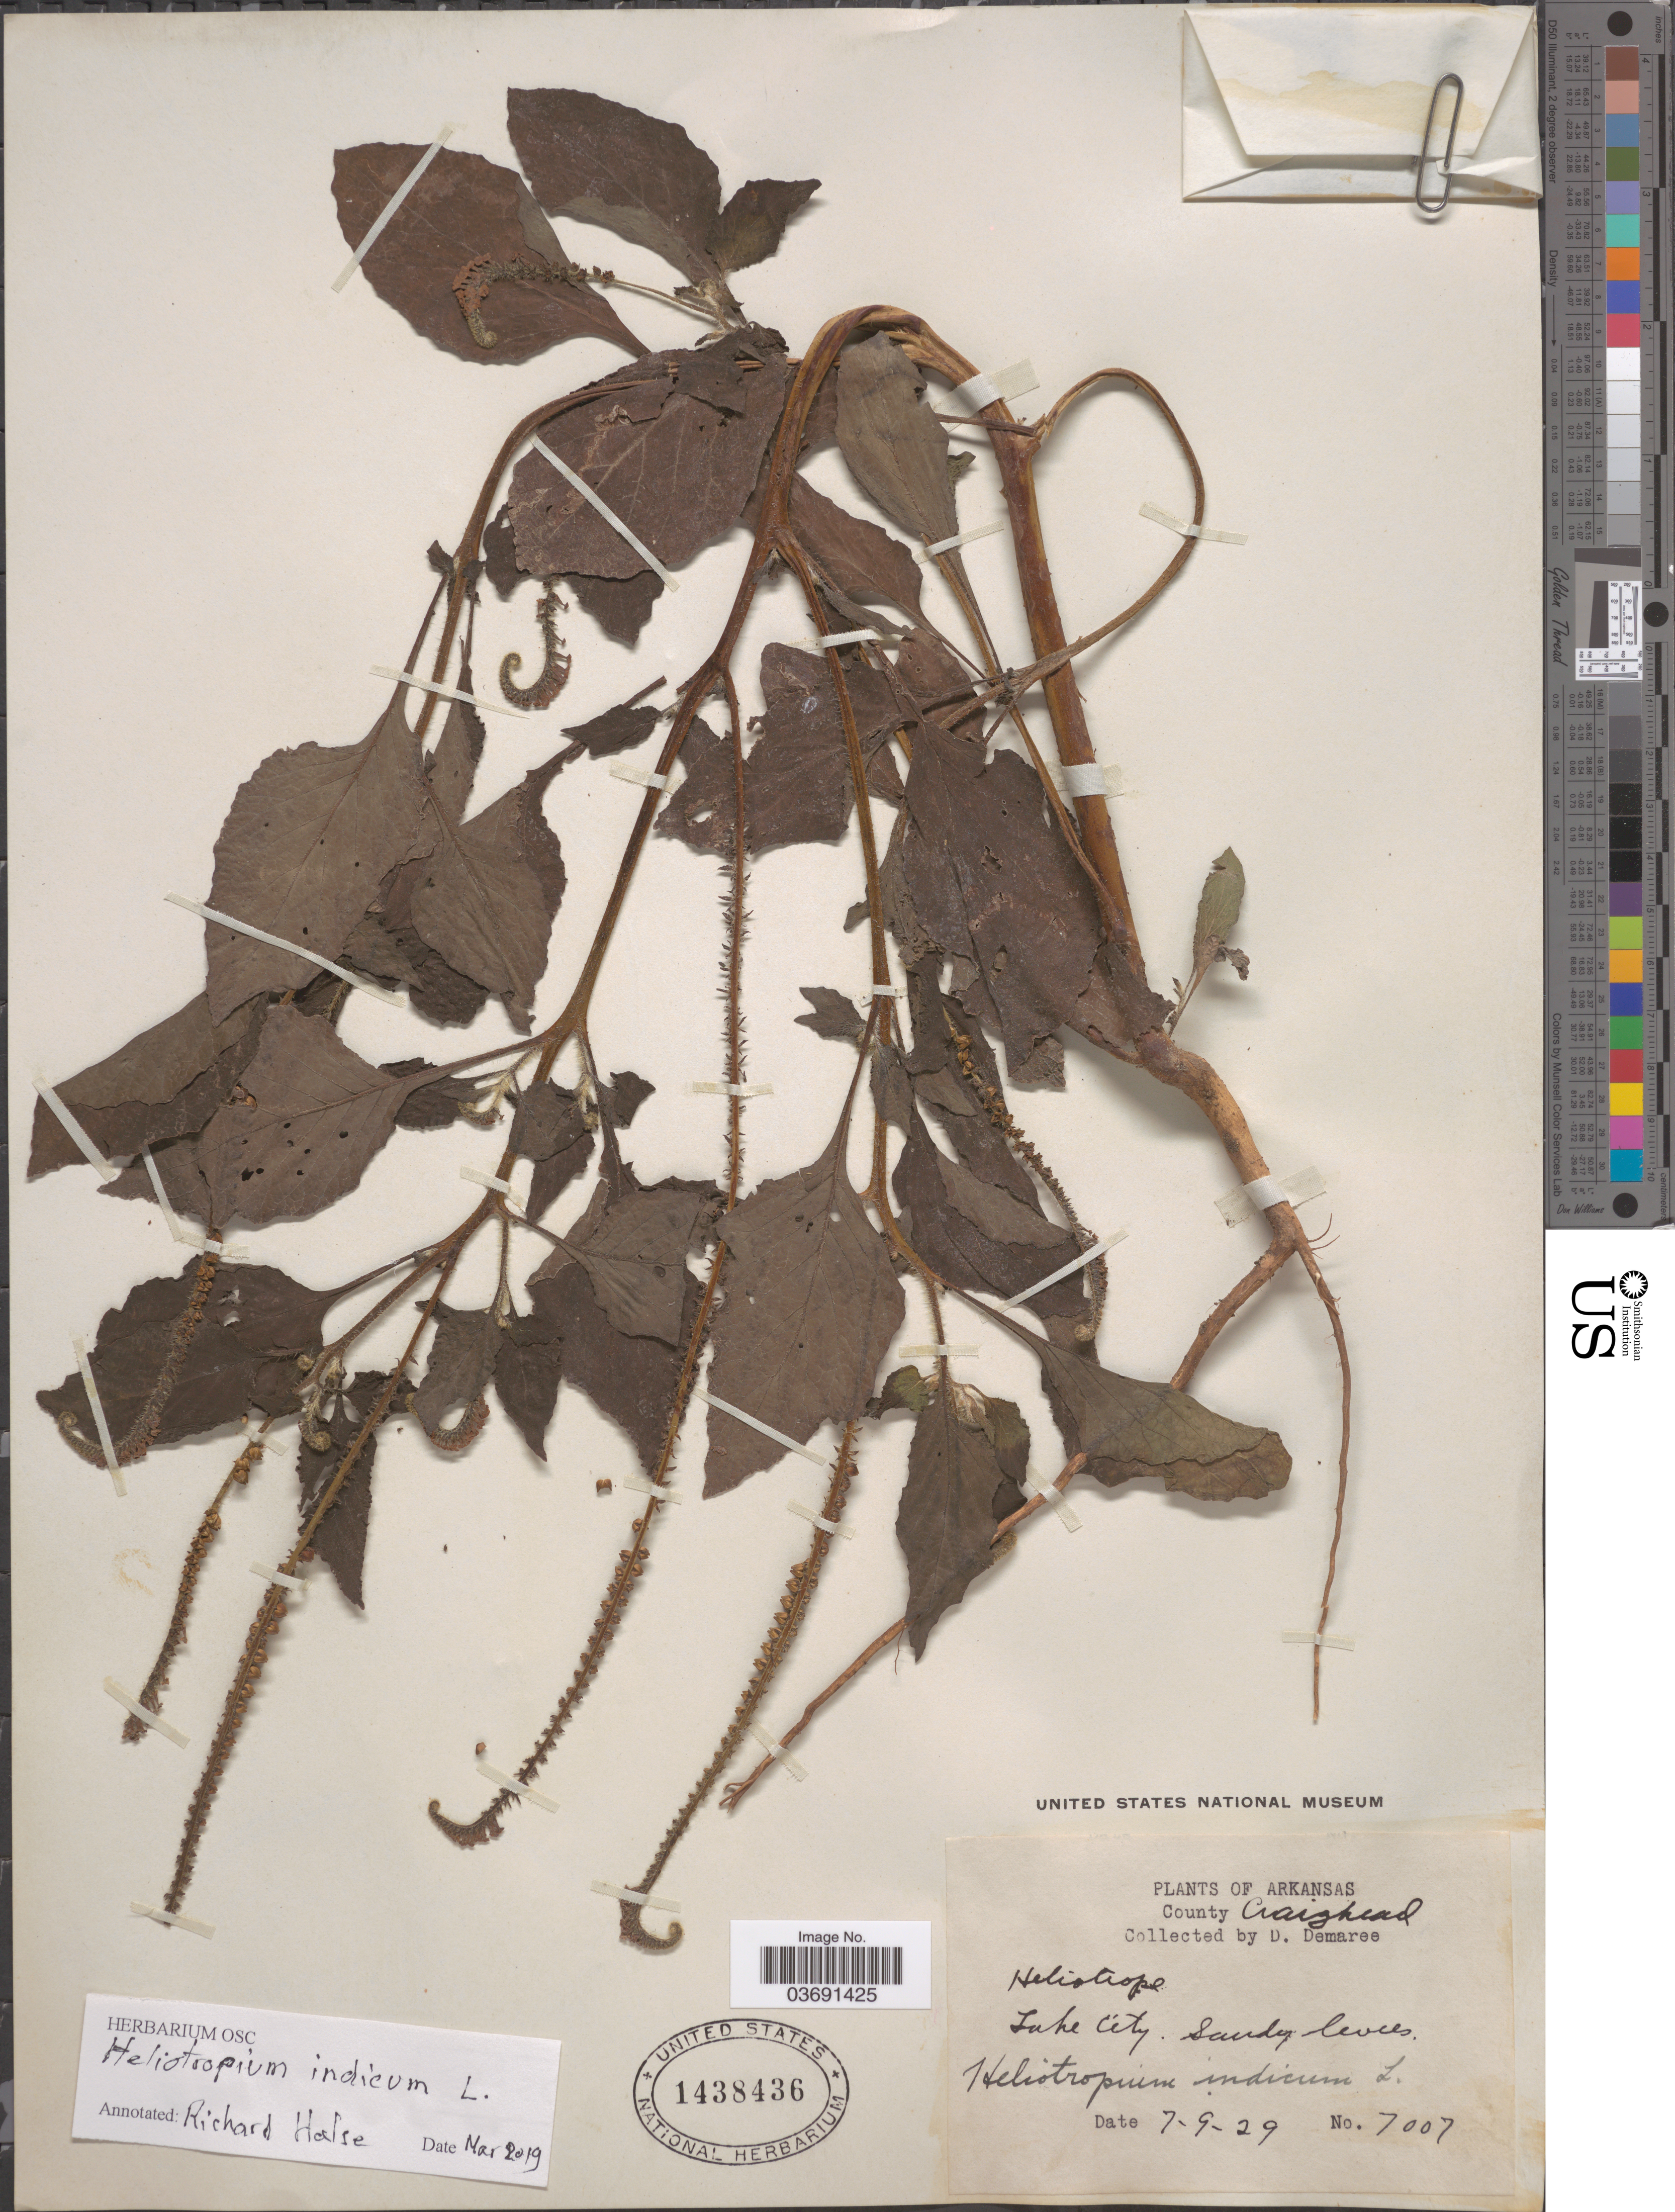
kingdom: Plantae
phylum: Tracheophyta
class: Magnoliopsida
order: Boraginales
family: Heliotropiaceae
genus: Heliotropium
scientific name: Heliotropium indicum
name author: L.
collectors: D. Demaree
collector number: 7007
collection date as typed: Transcribed d/m/y: 9/7/29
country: United States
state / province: Arkansas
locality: County Craighead. Lake City.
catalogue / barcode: US 1438436